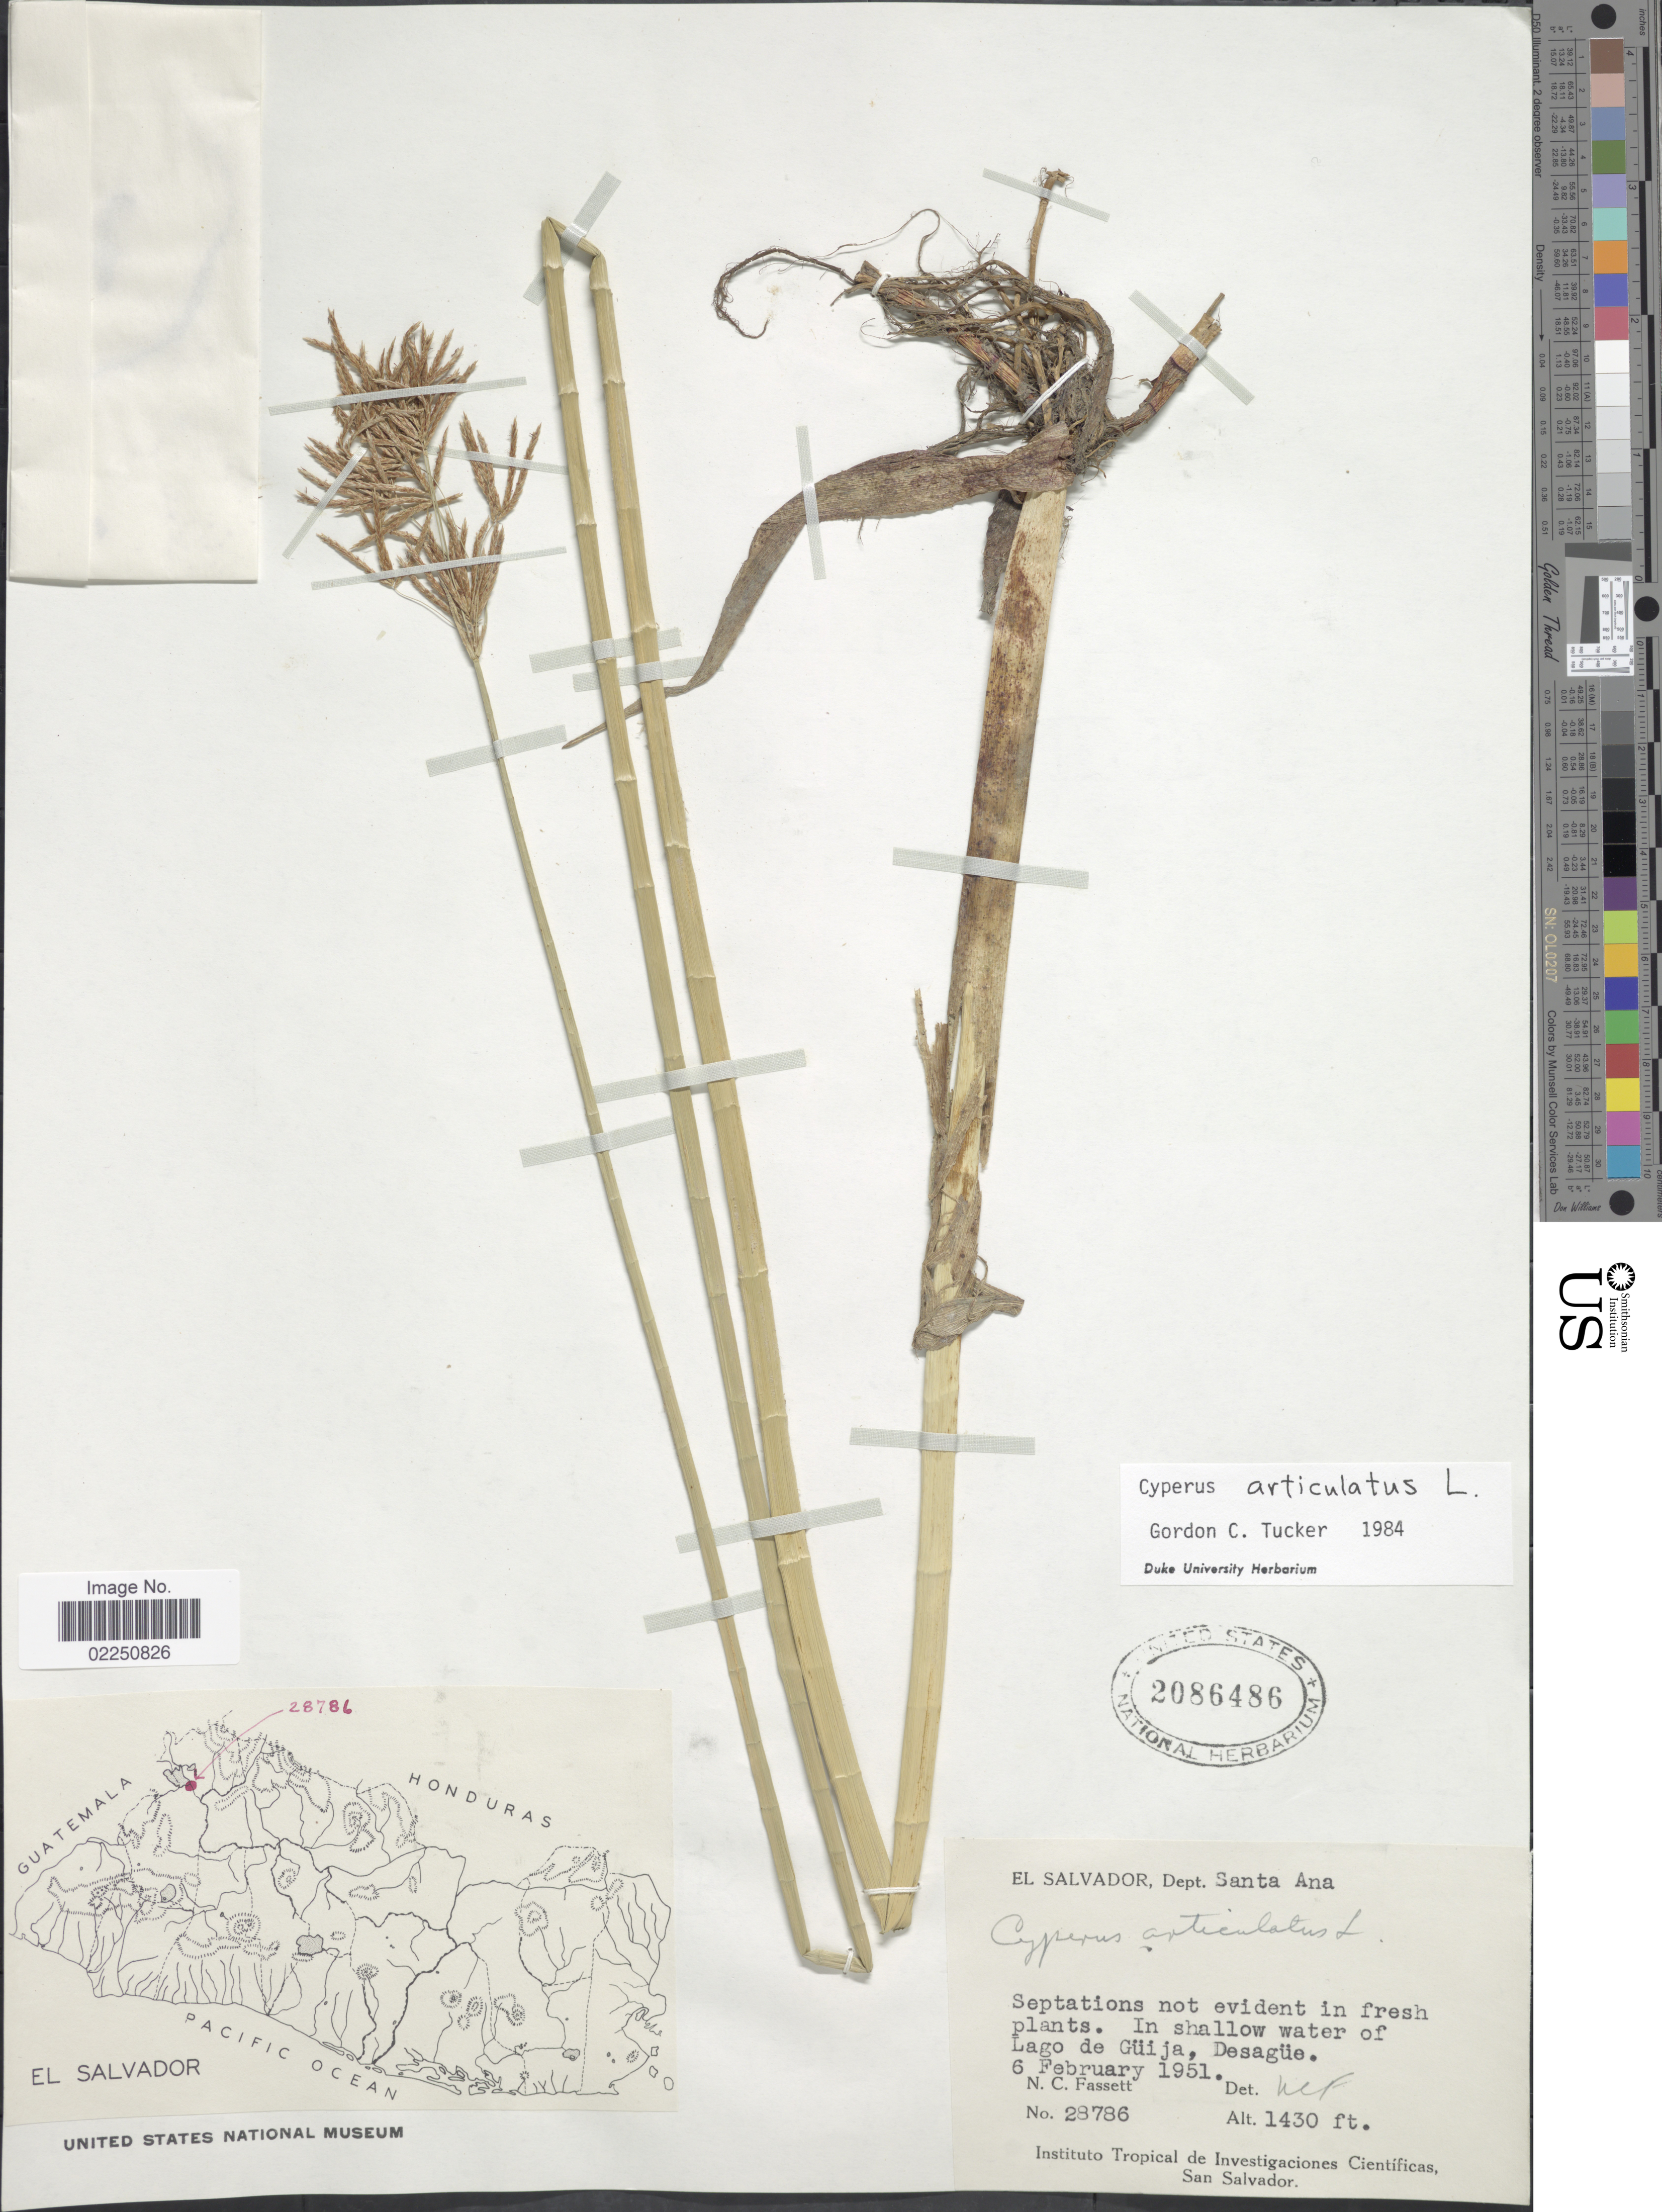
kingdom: Plantae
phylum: Tracheophyta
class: Liliopsida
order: Poales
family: Cyperaceae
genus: Cyperus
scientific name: Cyperus articulatus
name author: L.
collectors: N. C. Fassett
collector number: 28786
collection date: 1951-02-06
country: El Salvador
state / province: Santa Ana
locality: In shallow water of Lago de Guija, Desague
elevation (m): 436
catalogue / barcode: US 2086486